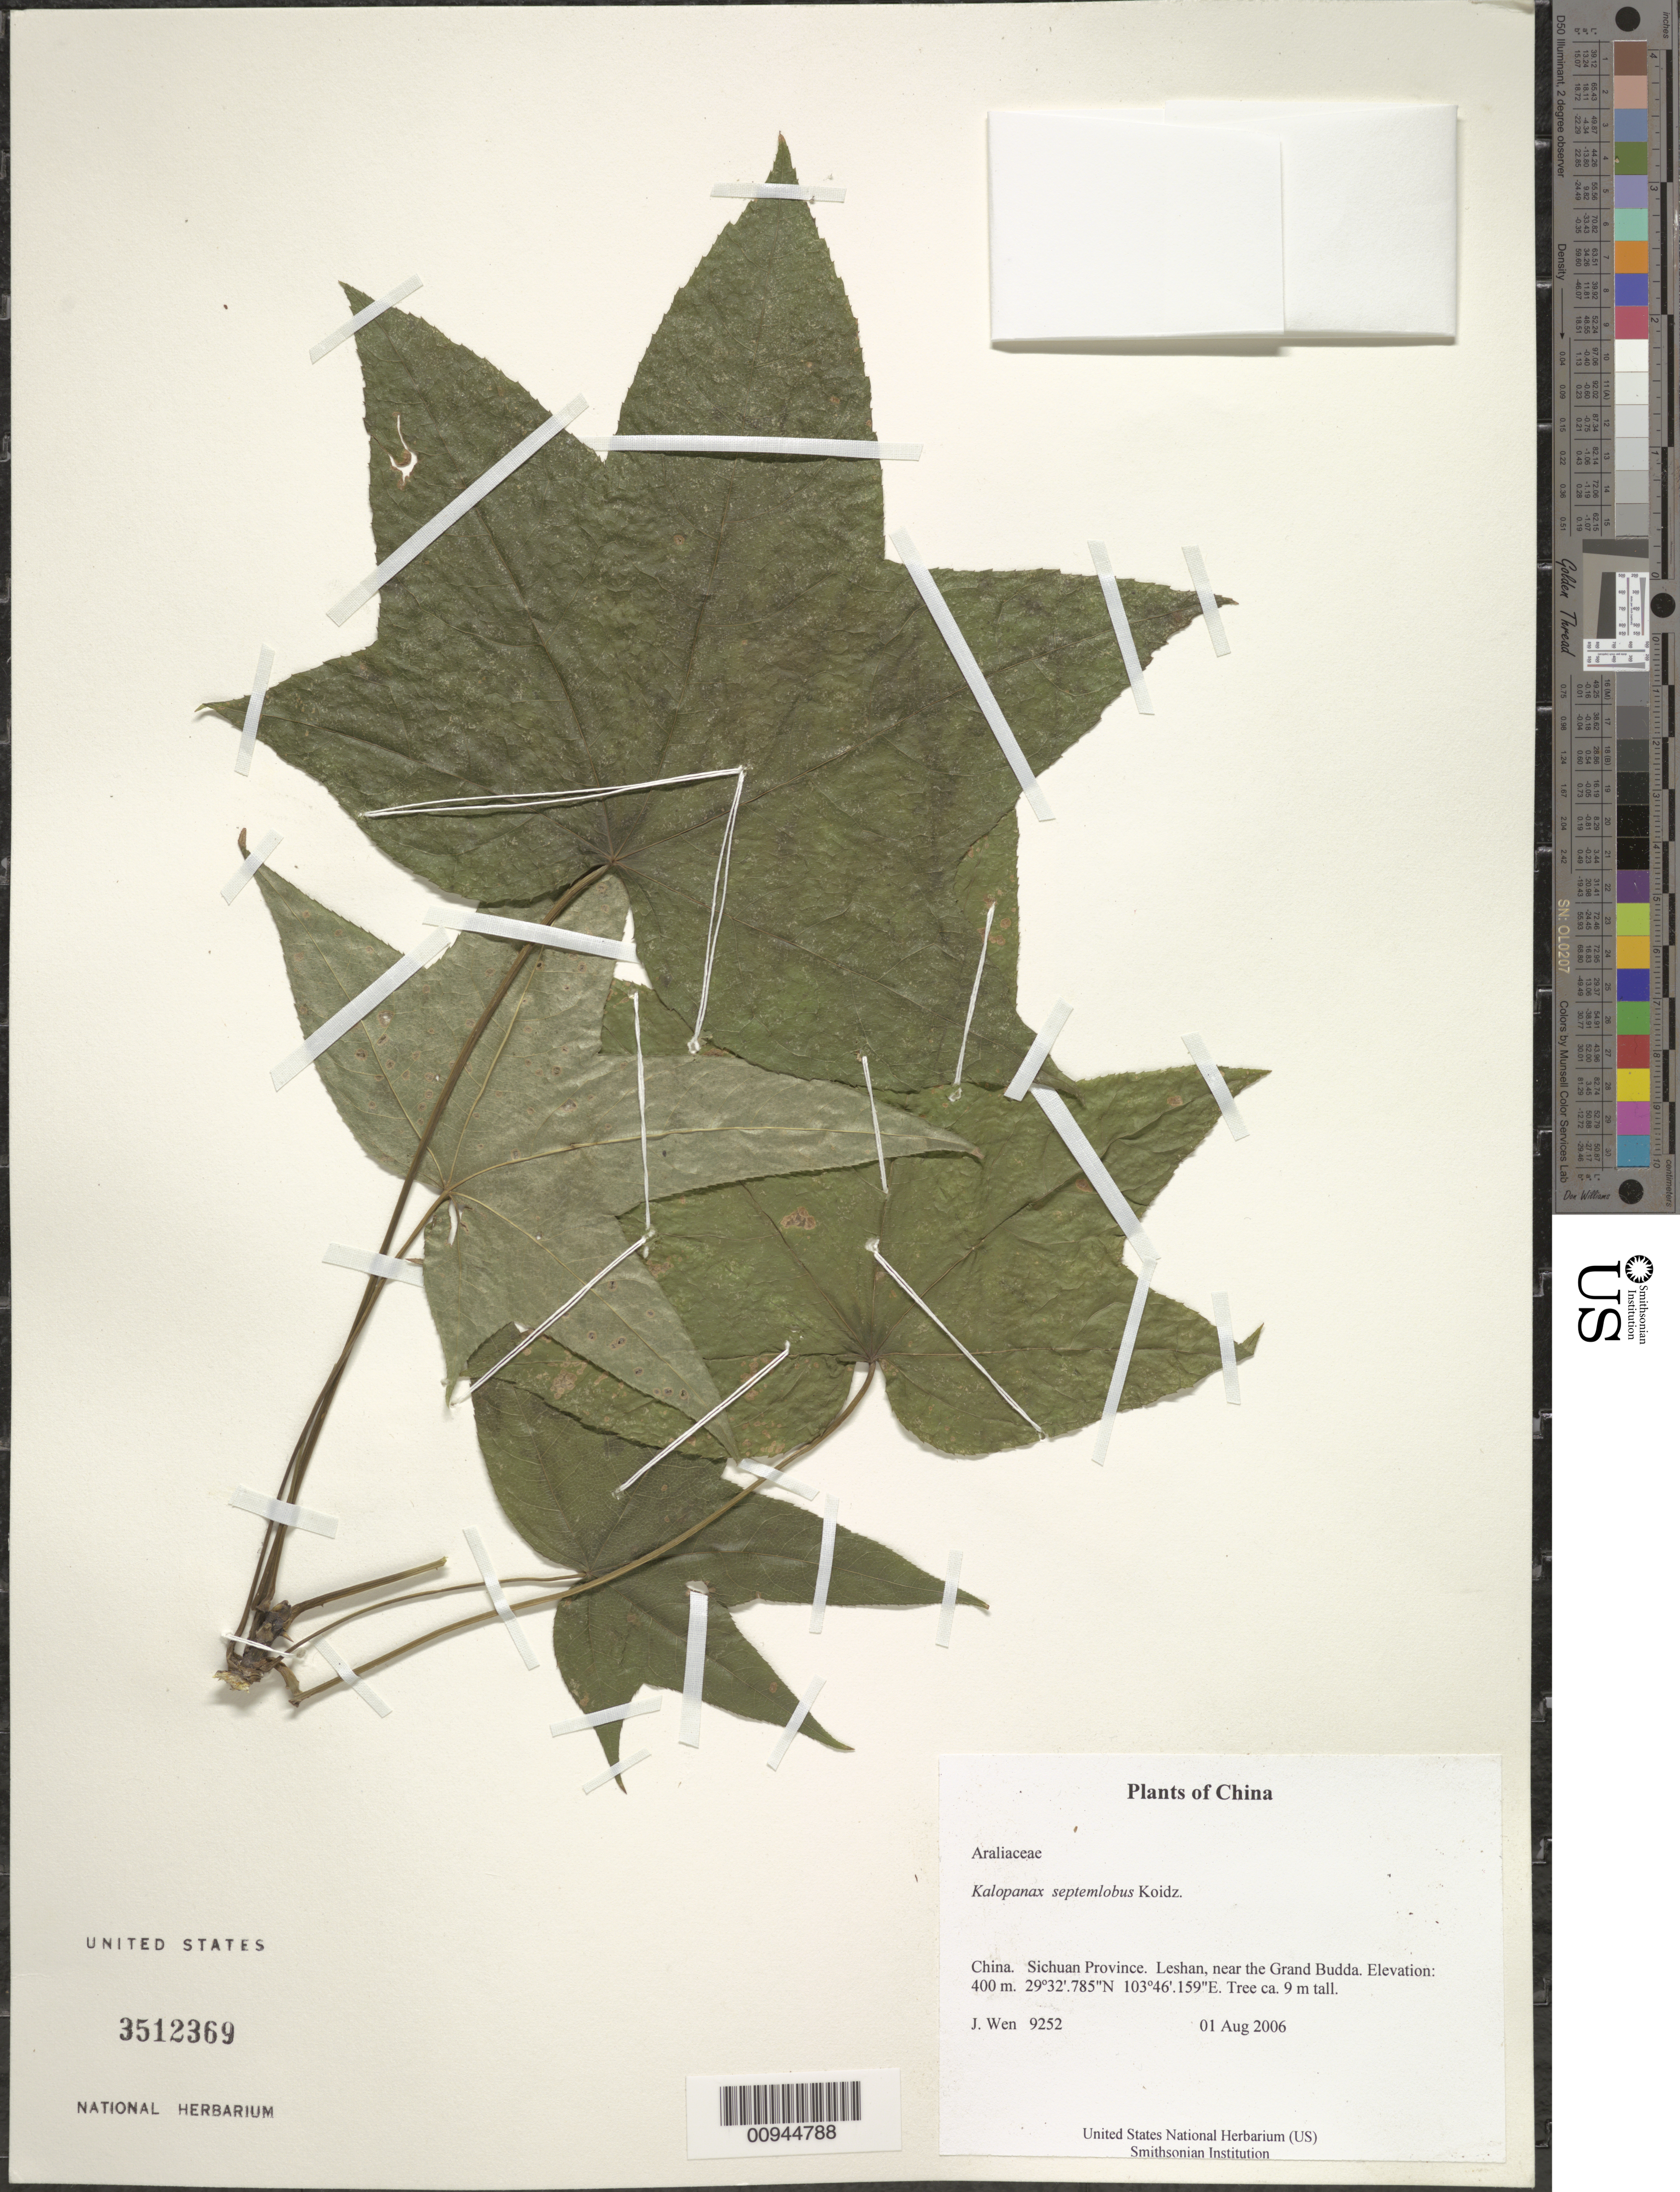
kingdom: Plantae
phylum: Tracheophyta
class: Magnoliopsida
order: Apiales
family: Araliaceae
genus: Kalopanax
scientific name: Kalopanax septemlobus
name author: (Thunb.) Koidz.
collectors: J. Wen & S. Wu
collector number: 9252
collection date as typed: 01 Aug 2006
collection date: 2006-08-01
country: China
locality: Sichuan Province. Leshan, near the Grand Budda.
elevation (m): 400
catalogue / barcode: US 3512369